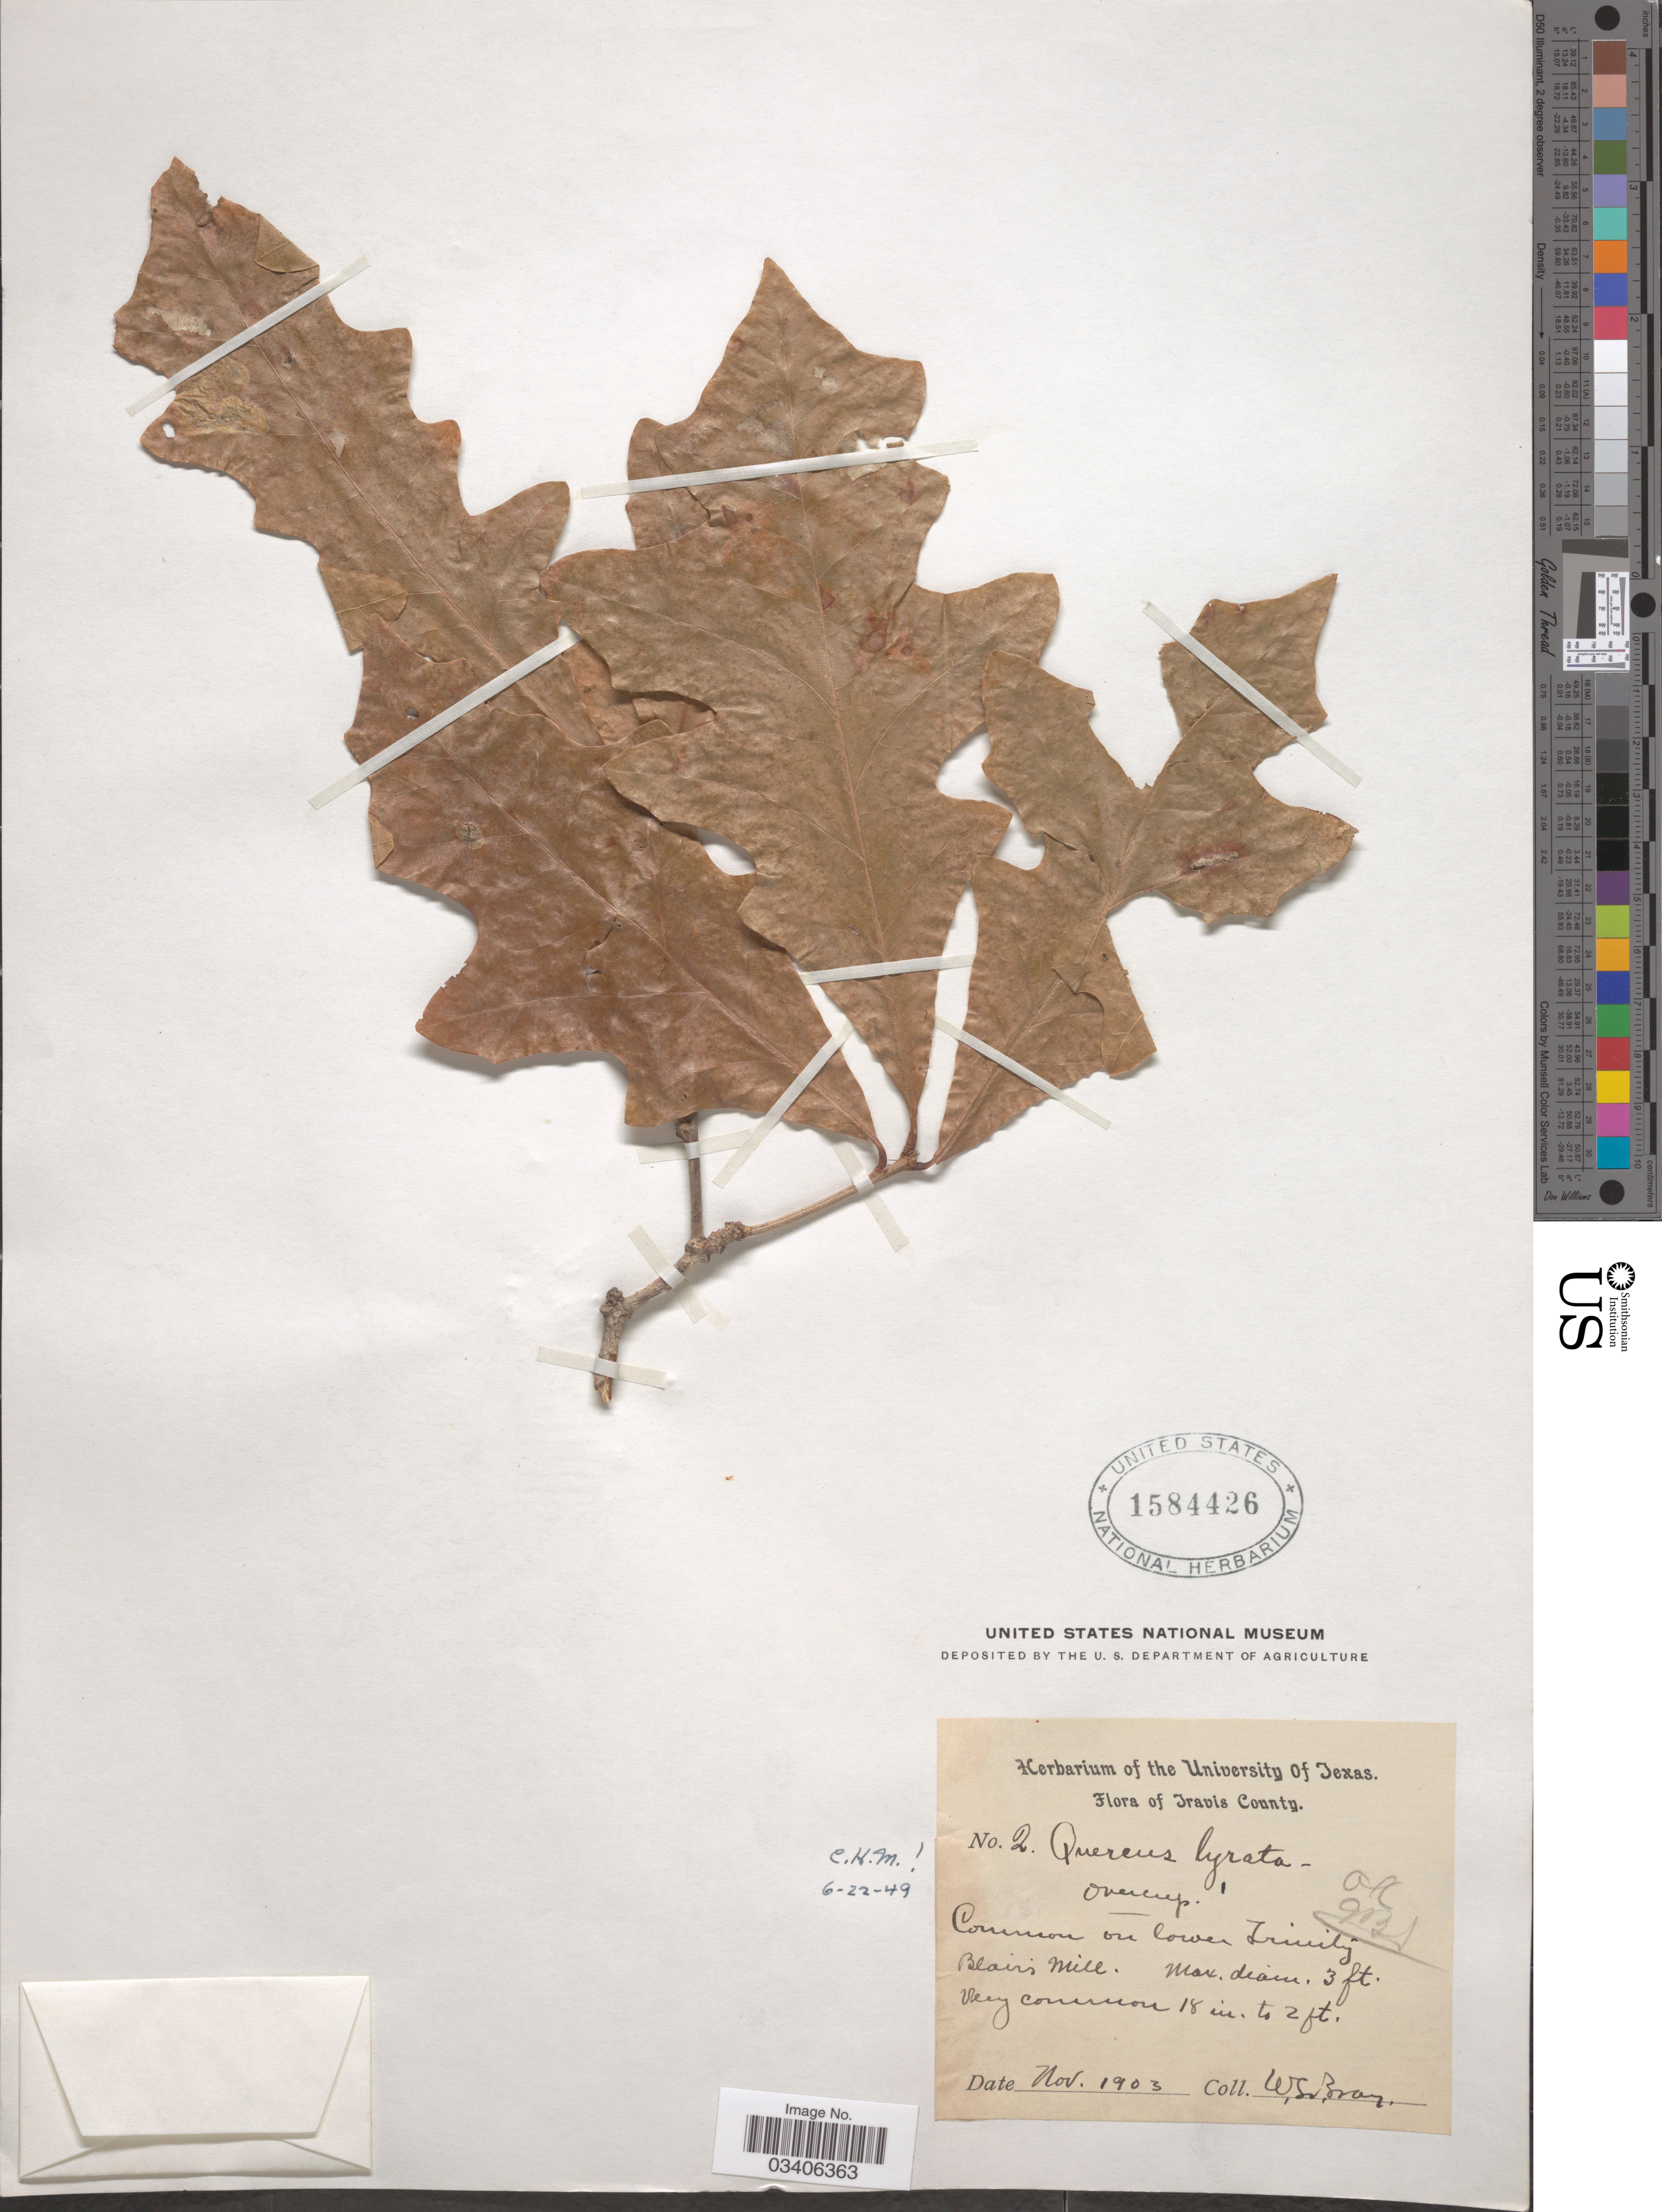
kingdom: Plantae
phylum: Tracheophyta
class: Magnoliopsida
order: Fagales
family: Fagaceae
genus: Quercus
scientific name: Quercus lyrata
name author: Walter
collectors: W. L. Bray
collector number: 2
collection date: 1903-11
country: United States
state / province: Texas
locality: Travis County. Common on lower Trinity. Blair's Mill.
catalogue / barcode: US 1584426